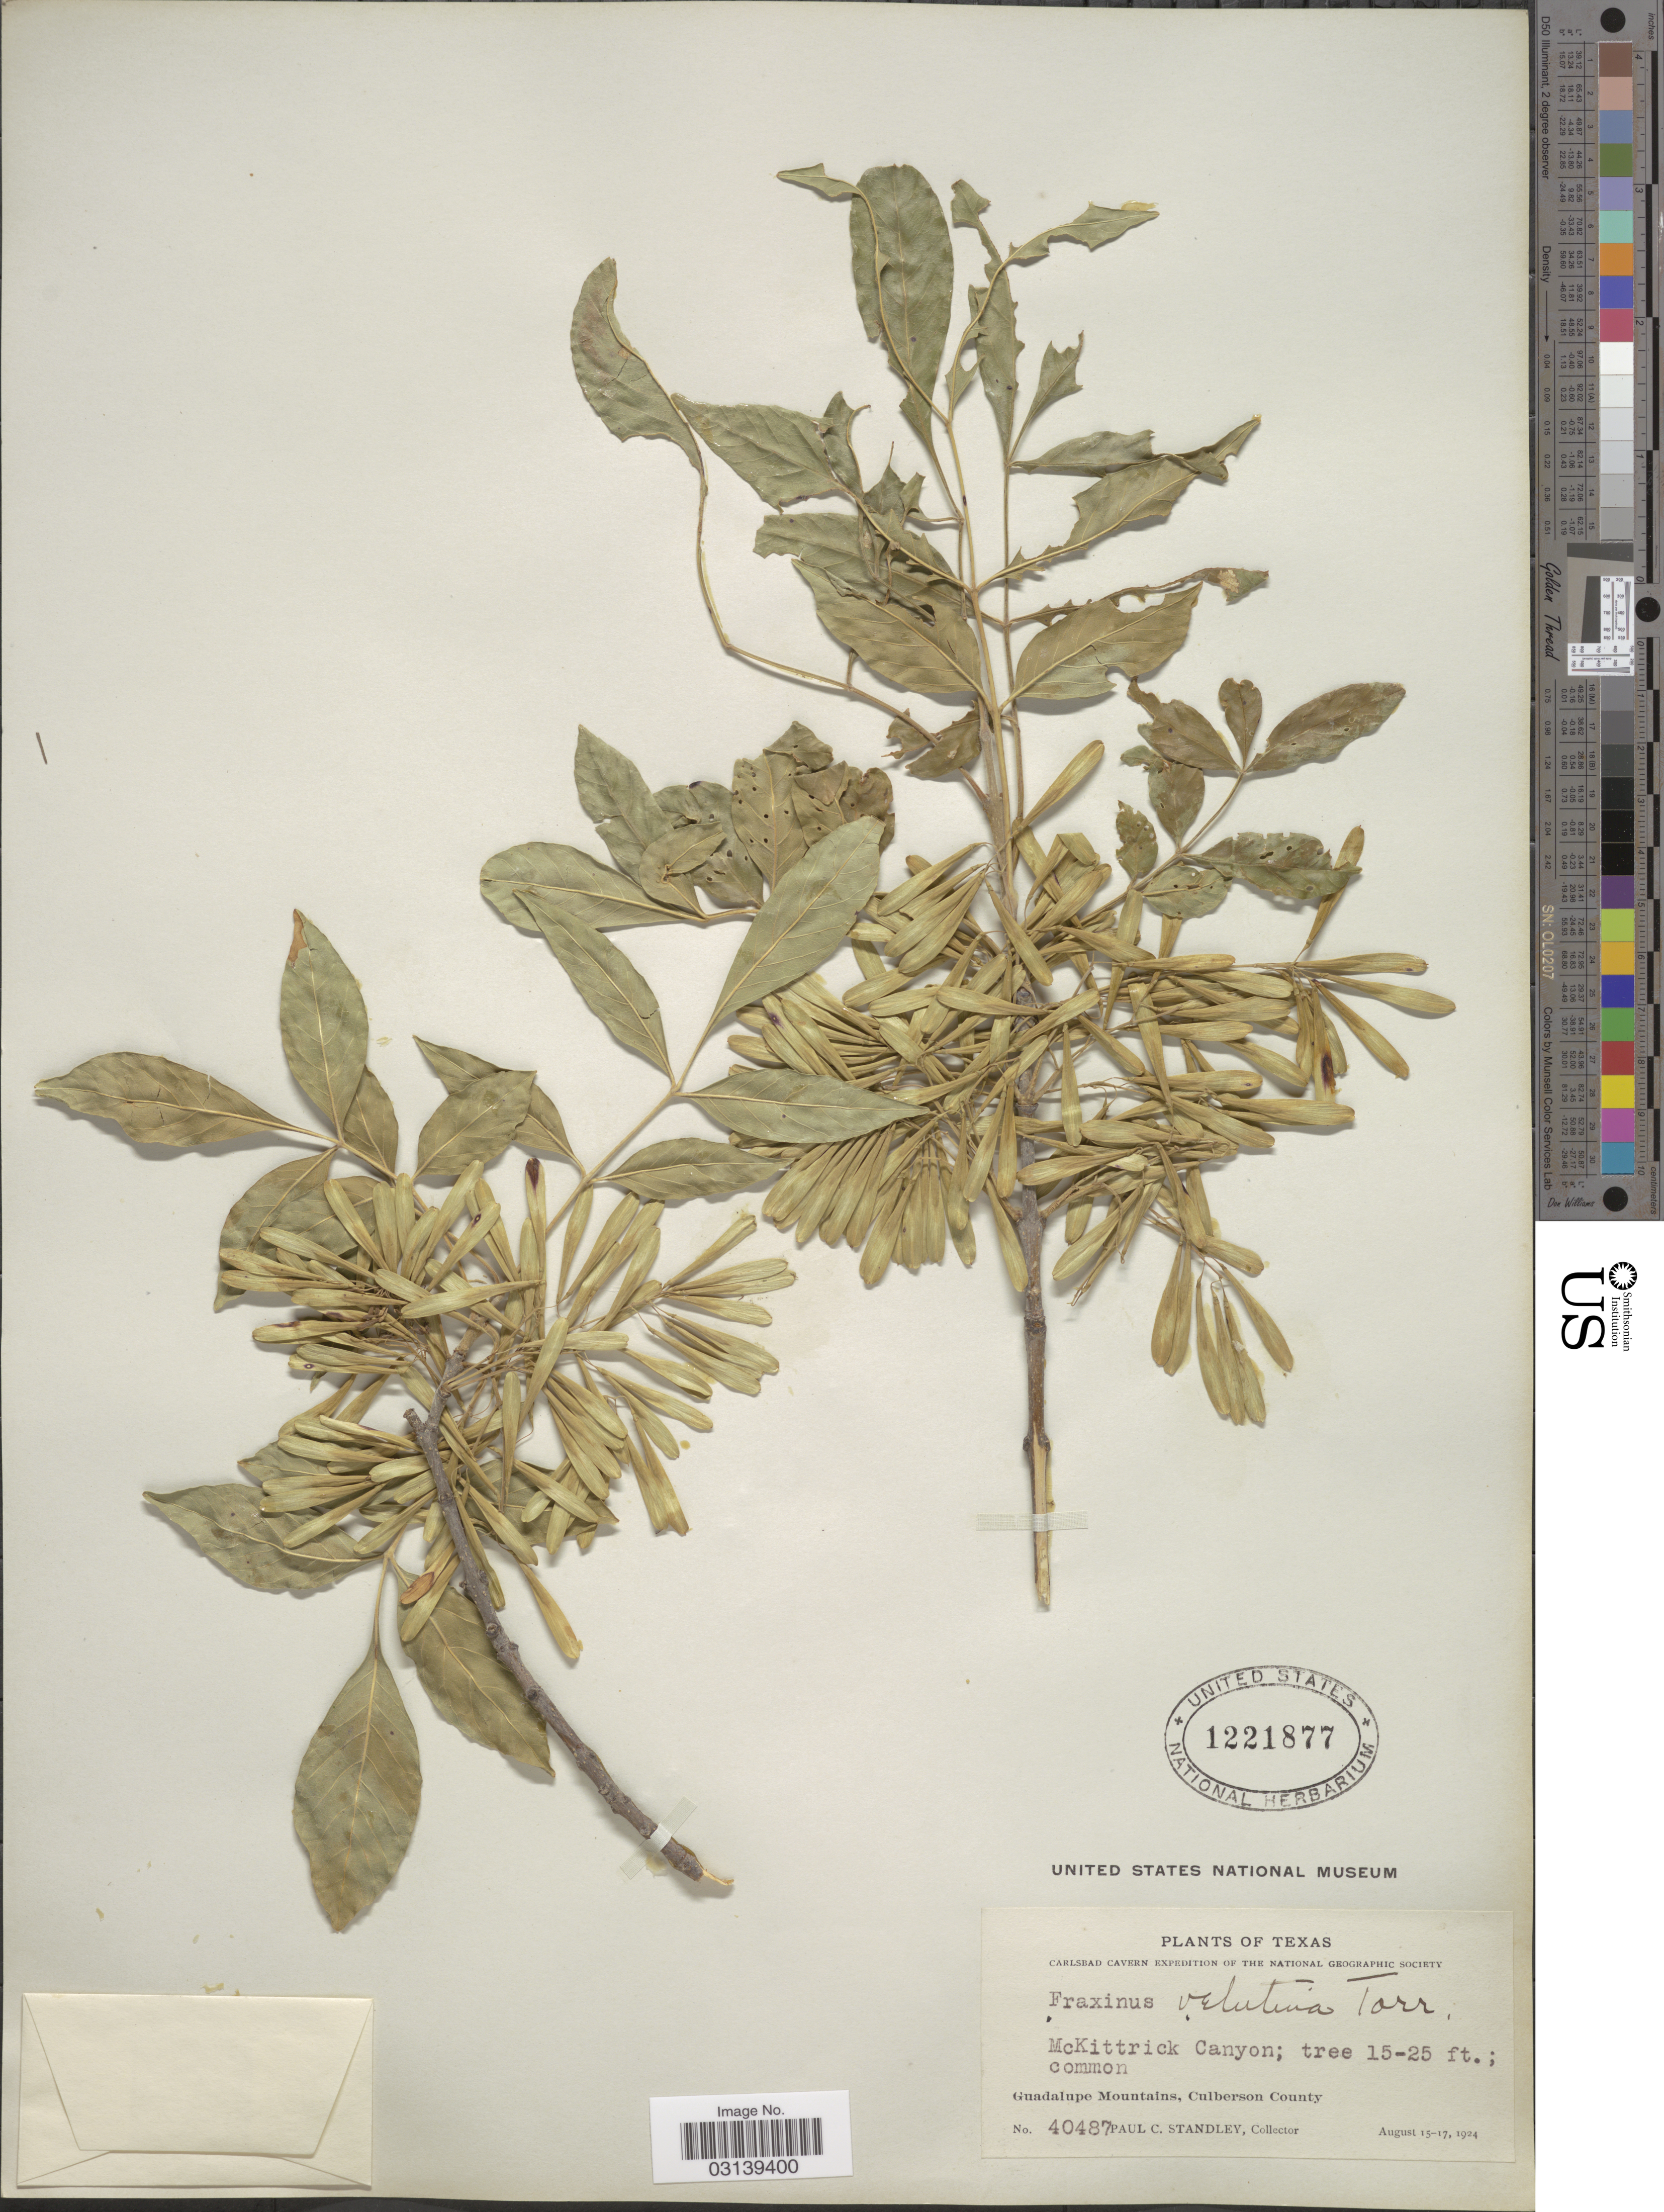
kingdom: Plantae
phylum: Tracheophyta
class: Magnoliopsida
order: Lamiales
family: Oleaceae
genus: Fraxinus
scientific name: Fraxinus velutina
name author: Torr.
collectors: P. C. Standley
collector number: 40487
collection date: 1924-08-15/1924-08-17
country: United States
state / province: Texas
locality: McKittrick Canyon, Guadalupe Mountains, Culberson County.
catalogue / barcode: US 1221877